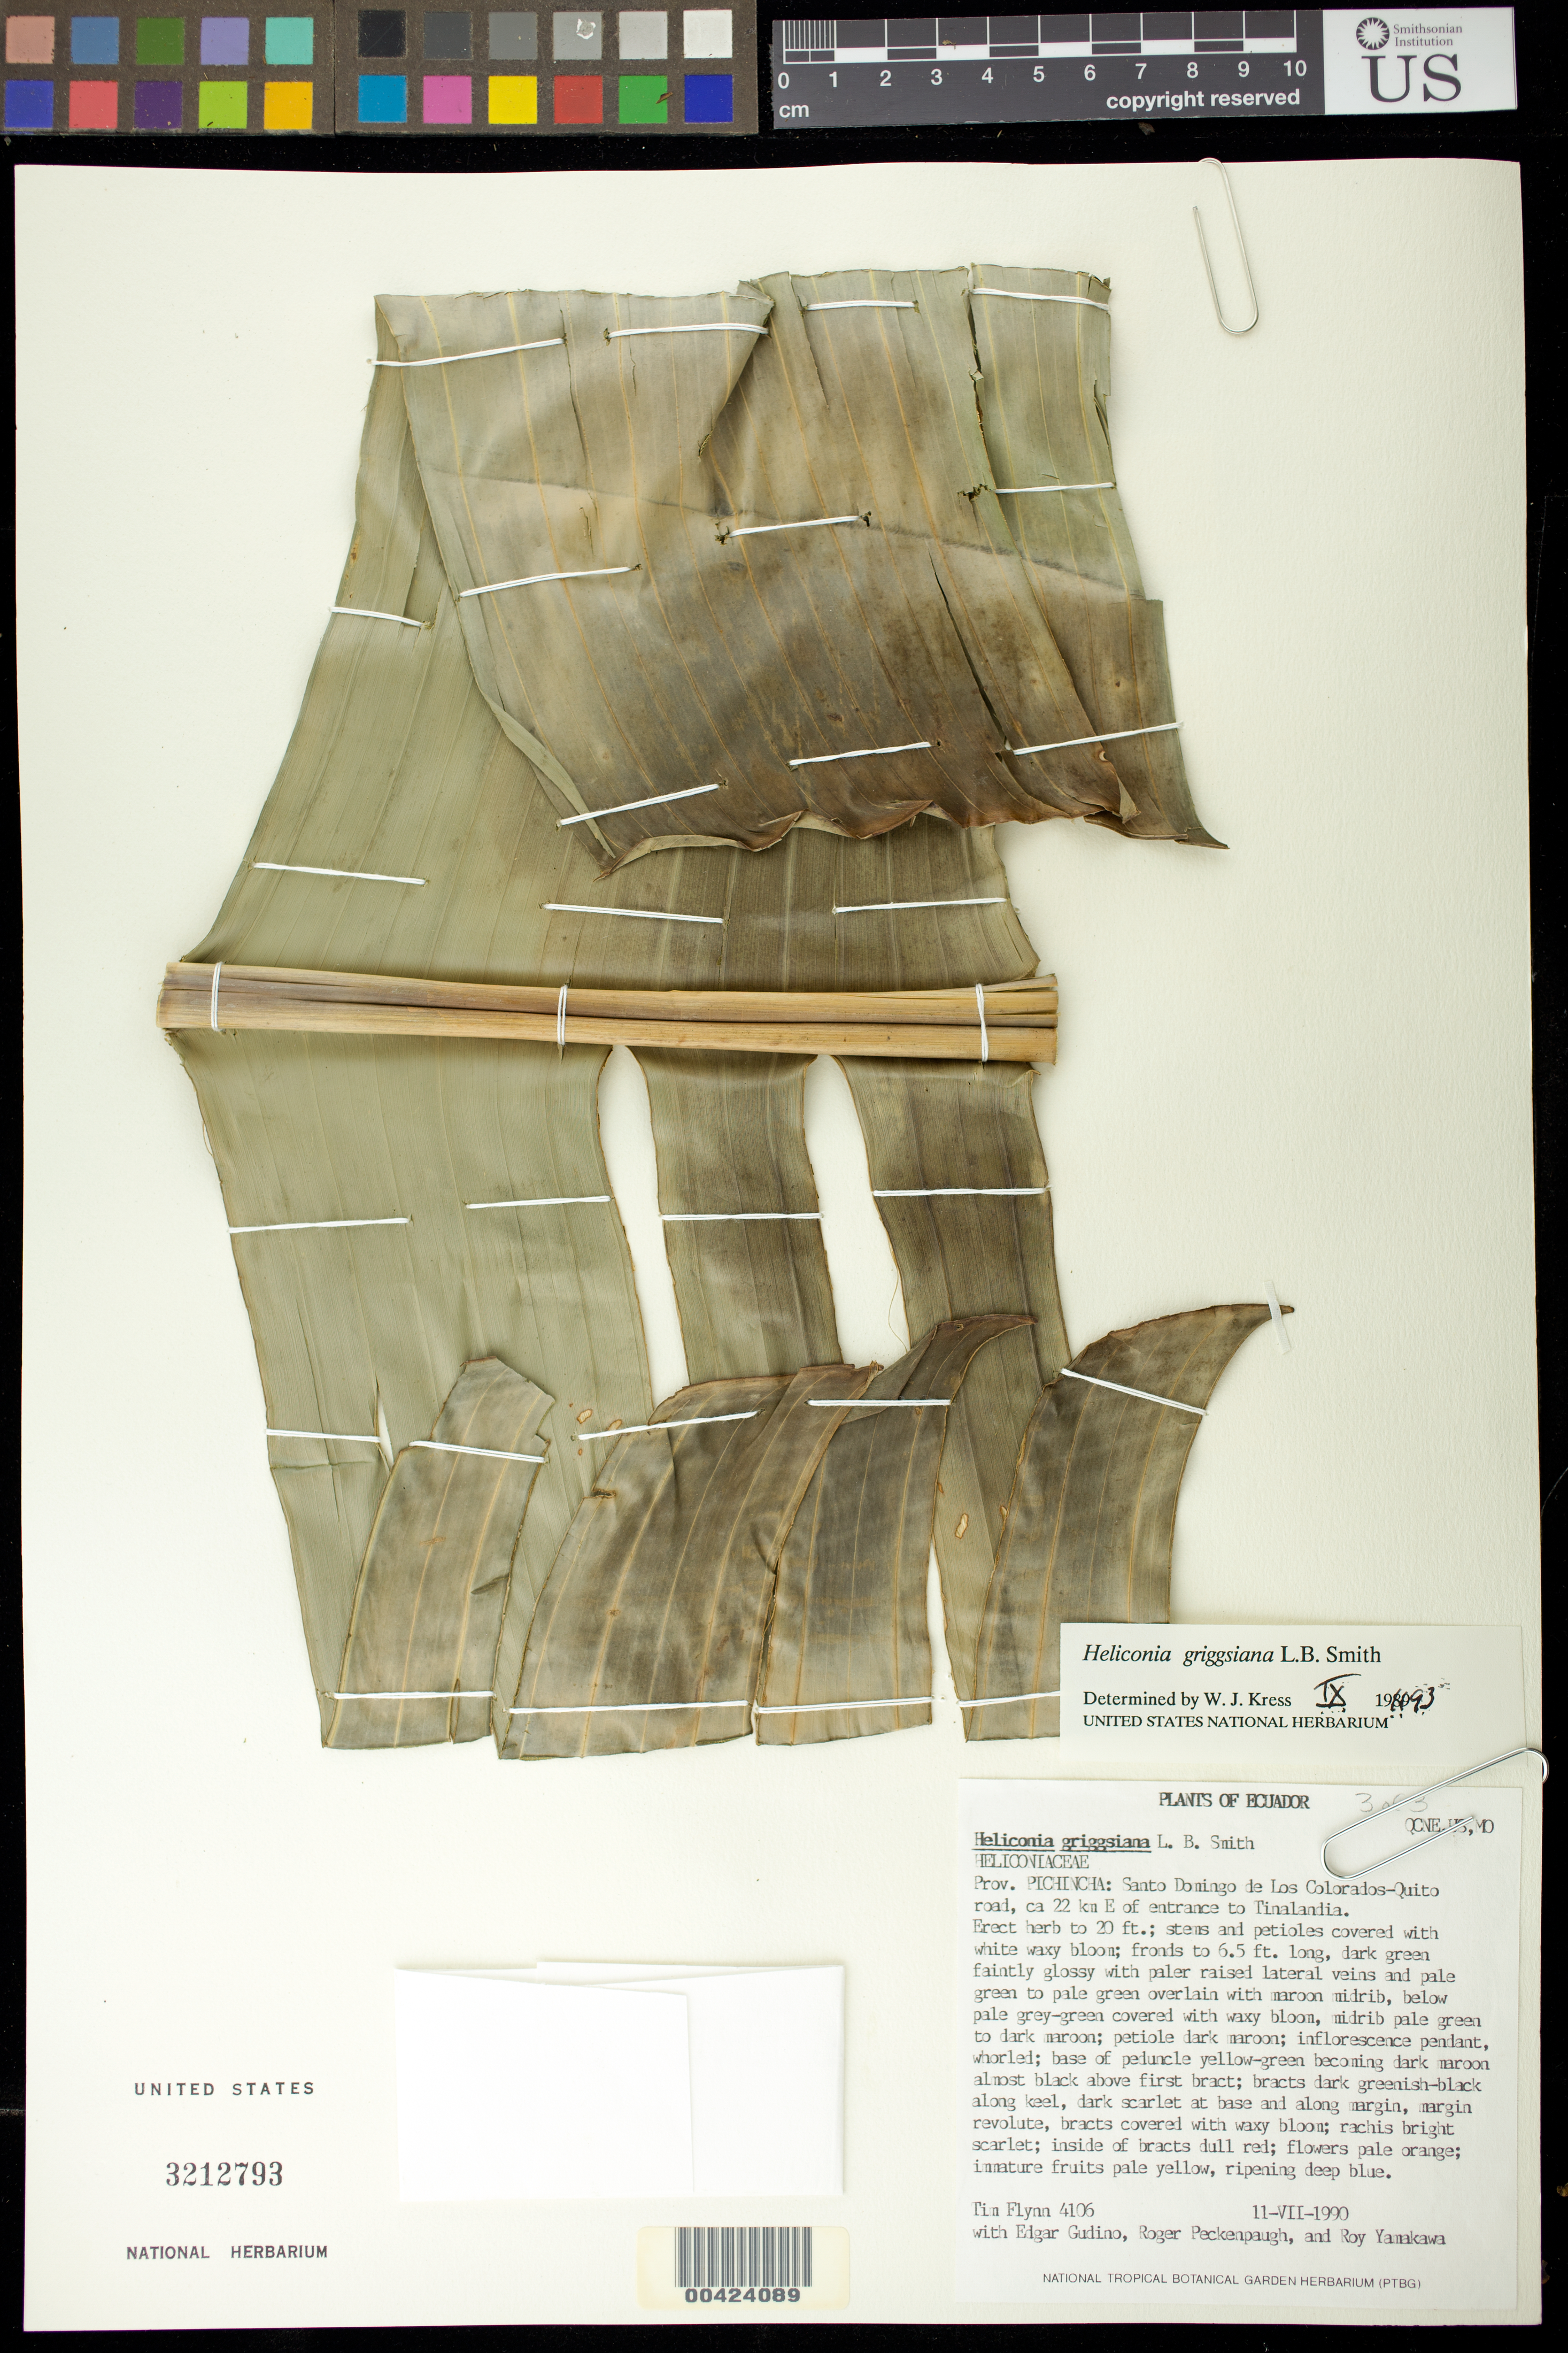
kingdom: Plantae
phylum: Tracheophyta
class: Liliopsida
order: Zingiberales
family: Heliconiaceae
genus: Heliconia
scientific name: Heliconia griggsiana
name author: L.B. Sm.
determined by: Kress, W. J., (US), Smithsonian Institution - National Museum of Natural History (UNITED STATES)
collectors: T. W. Flynn, E. Gudiño, R. Peckinpaugh & R. Yamakawa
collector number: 4106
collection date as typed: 11 Jul 1990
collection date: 1990-07-11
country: Ecuador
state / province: Pichincha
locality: Sal Miguel de los Bancos - quito rd; ca. 22 km E of Entrance to tinlandia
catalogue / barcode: US 3212793